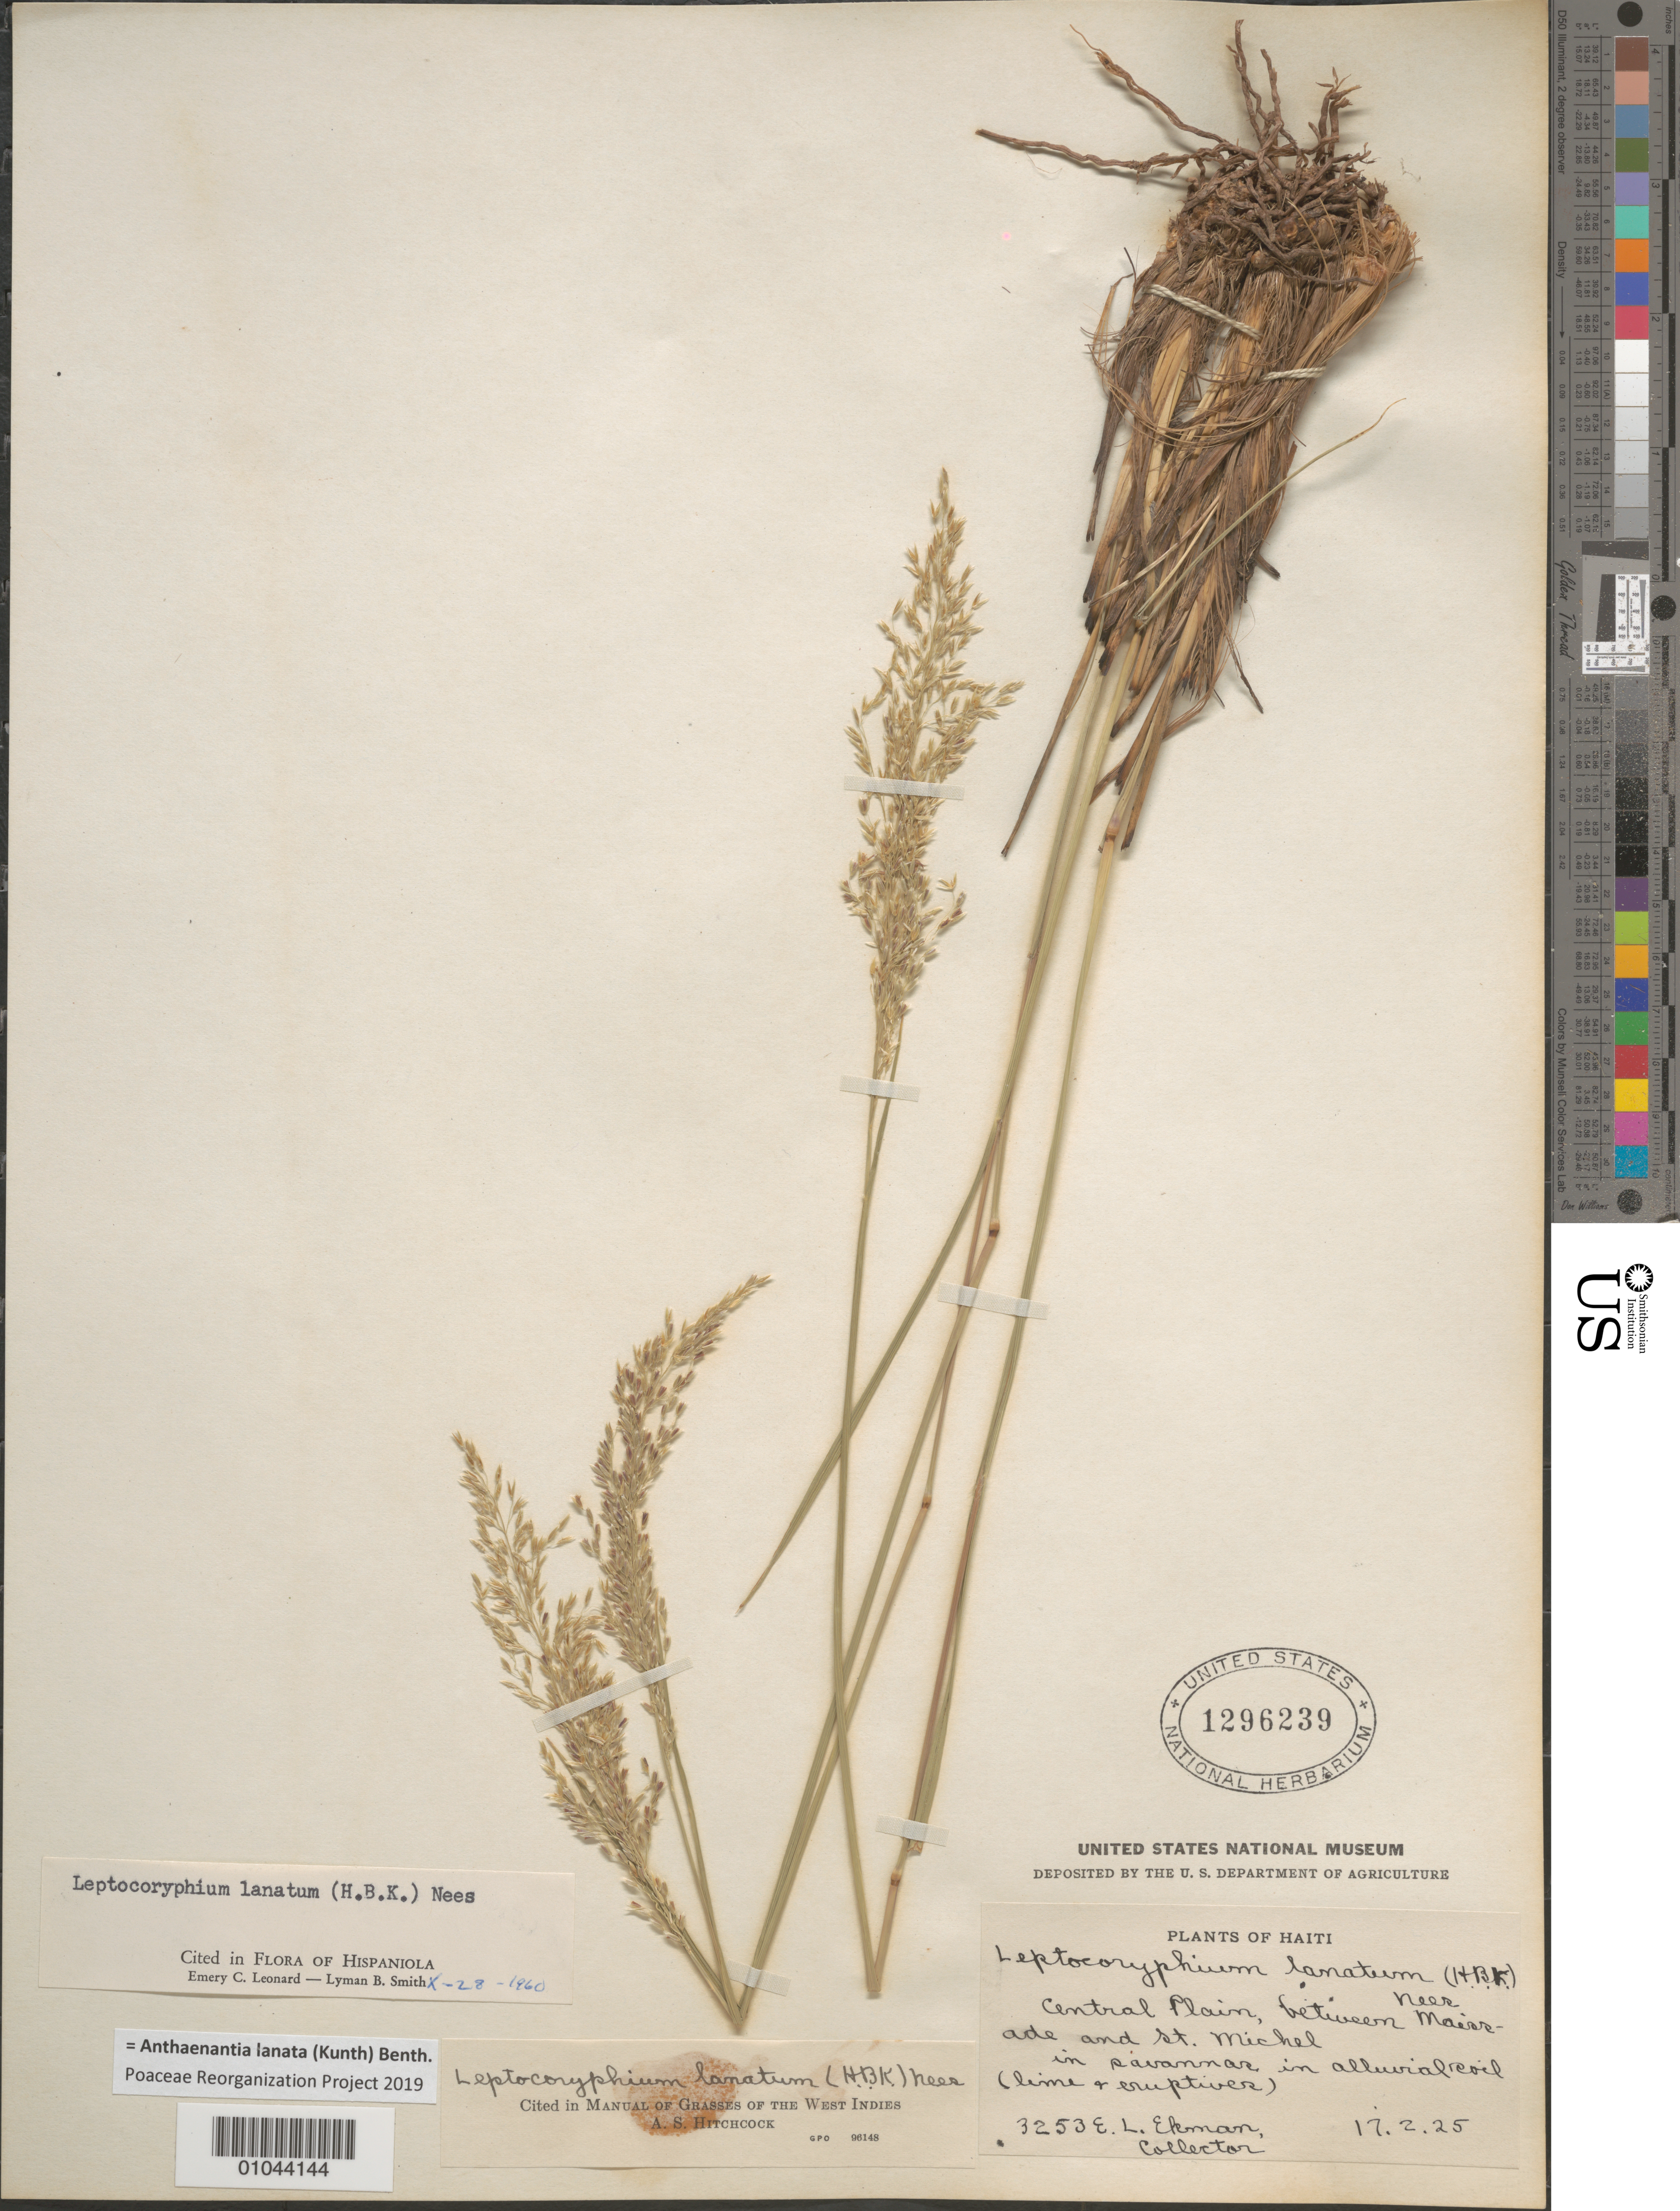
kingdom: Plantae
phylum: Tracheophyta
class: Liliopsida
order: Poales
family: Poaceae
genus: Leptocoryphium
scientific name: Leptocoryphium lanatum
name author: (Kunth) Nees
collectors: E. L. Ekman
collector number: H 3253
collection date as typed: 17 Feb 1925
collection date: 1925-02-17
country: Haiti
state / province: Centre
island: Hispaniola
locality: Central Plain, between St. Michel and Maissade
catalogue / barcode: US 1296239